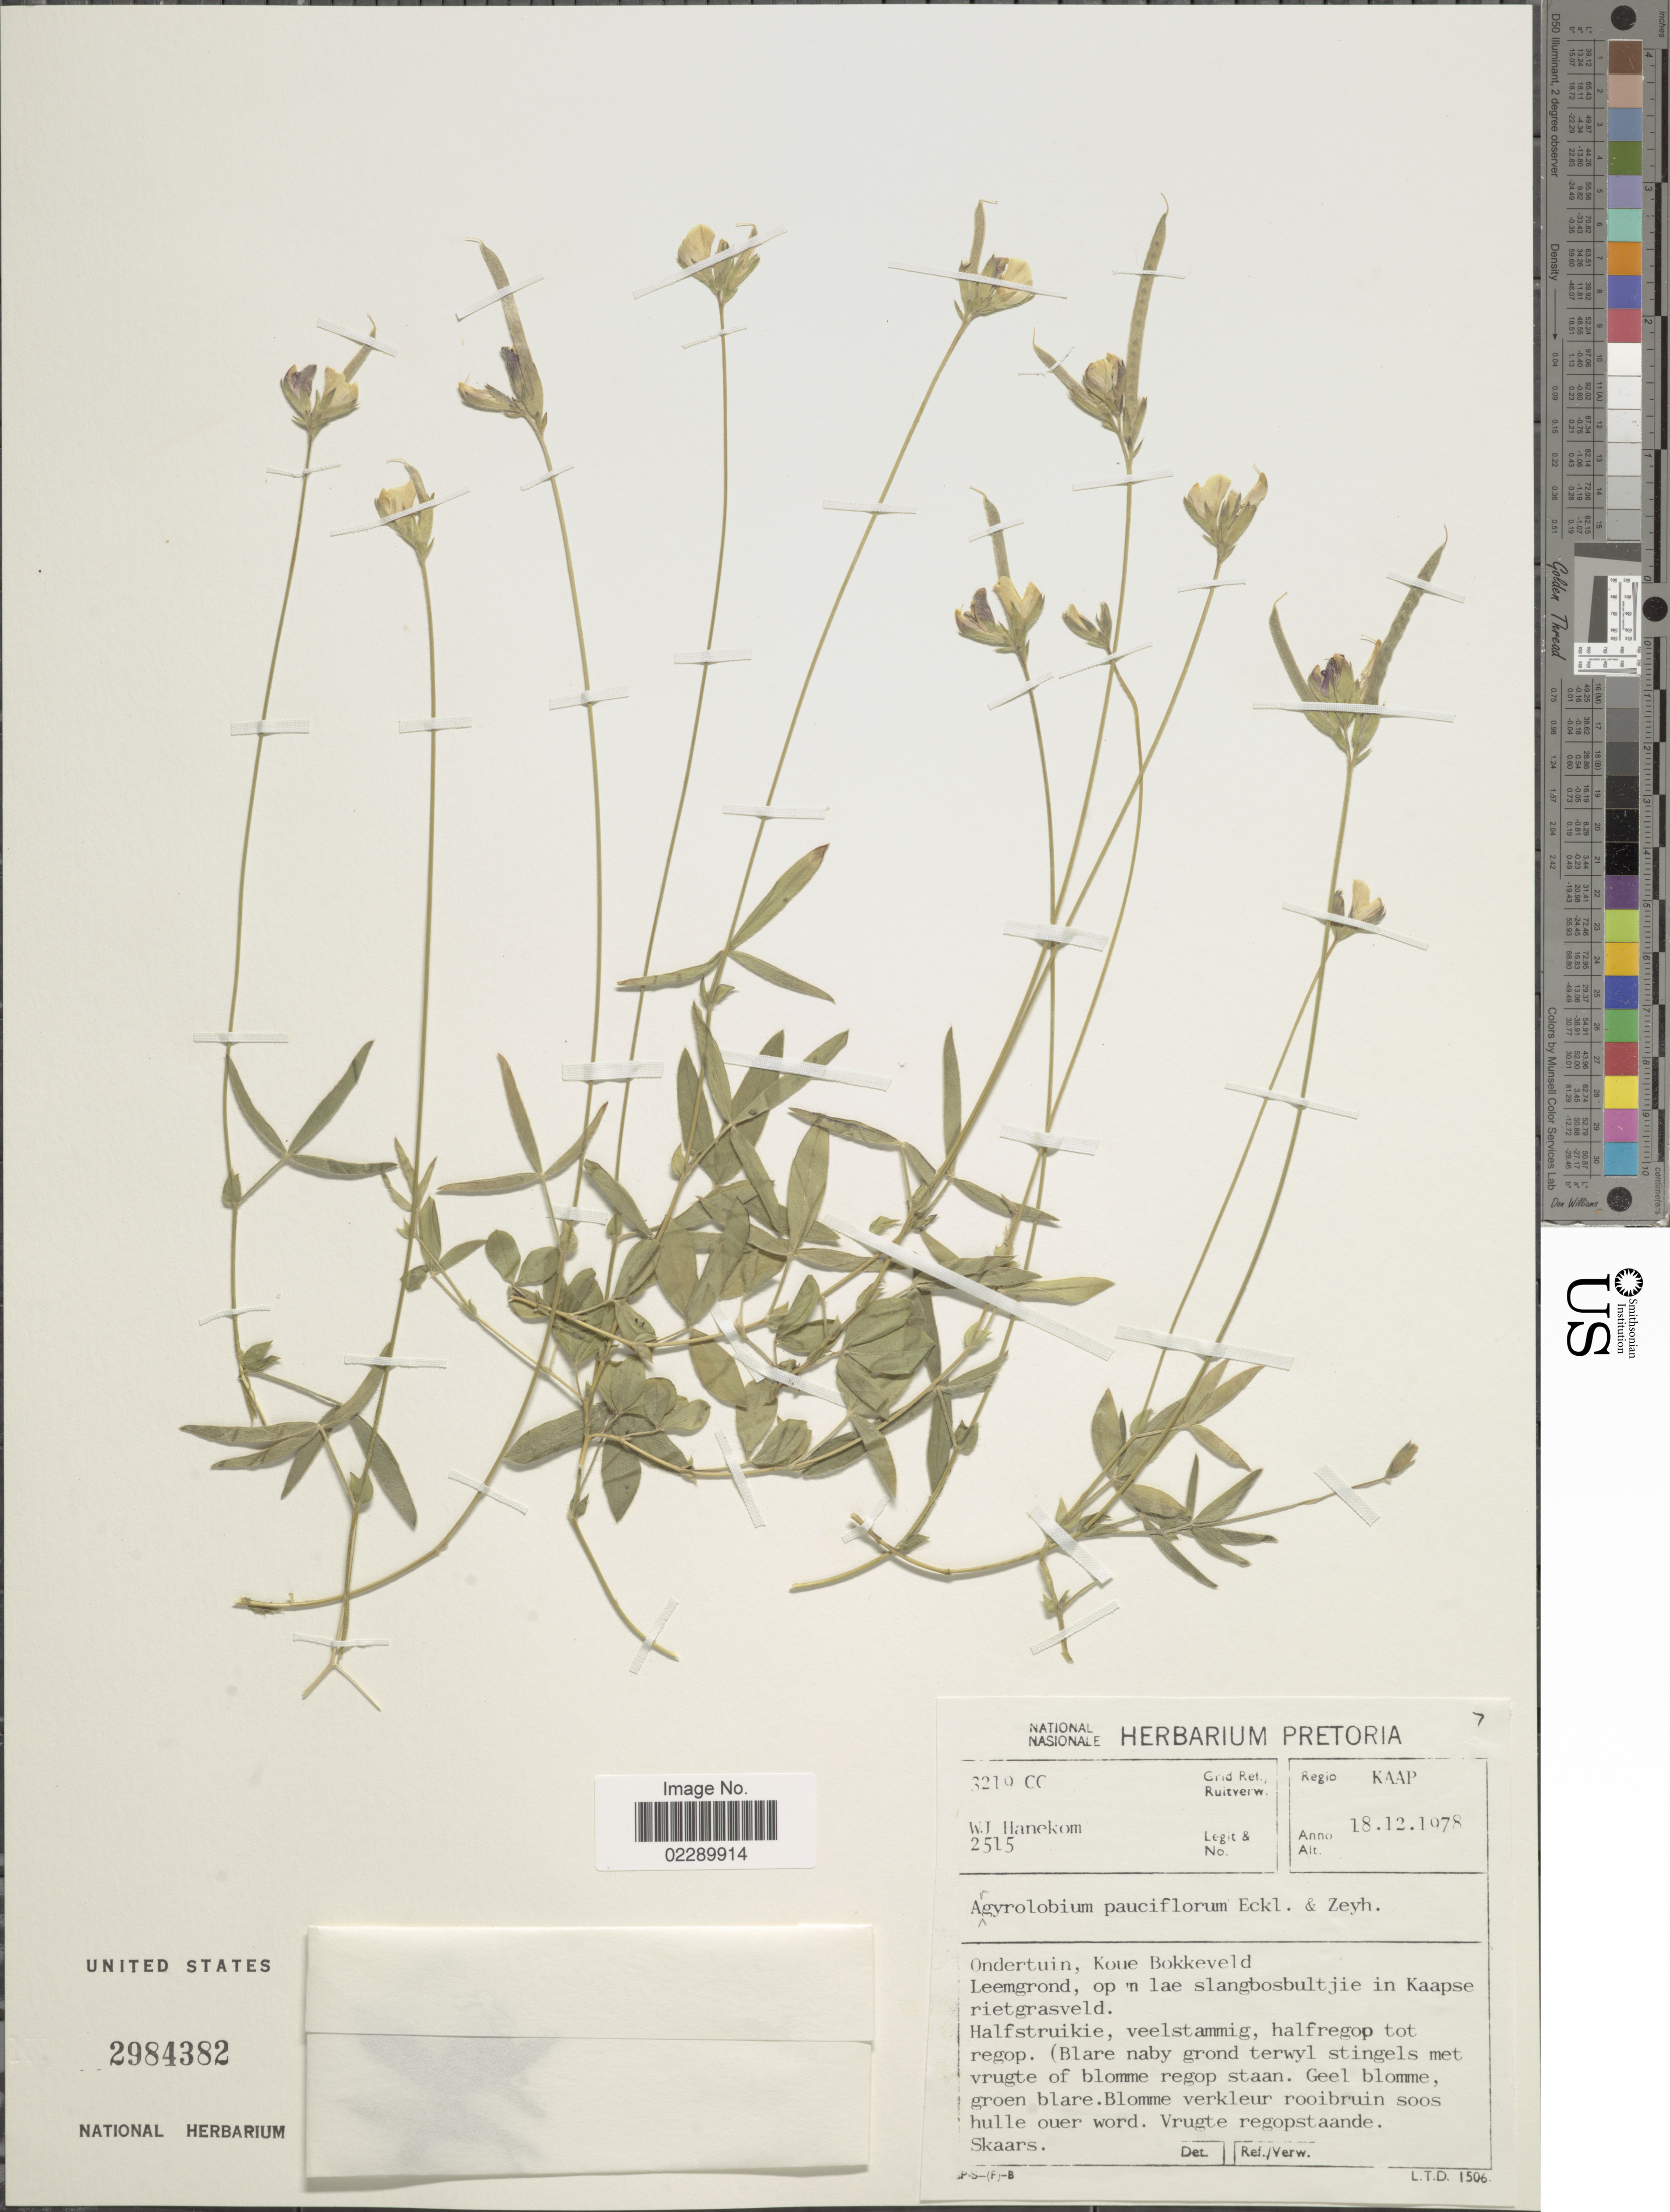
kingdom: Plantae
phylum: Tracheophyta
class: Magnoliopsida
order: Fabales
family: Fabaceae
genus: Argyrolobium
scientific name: Argyrolobium pauciflorum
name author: Eckl. & Zeyh.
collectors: W. Hanekom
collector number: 2515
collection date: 1978-12-18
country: South Africa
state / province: Western Cape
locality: Kaap. Ondertuin, Koue Bokkeveld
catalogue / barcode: US 2984382